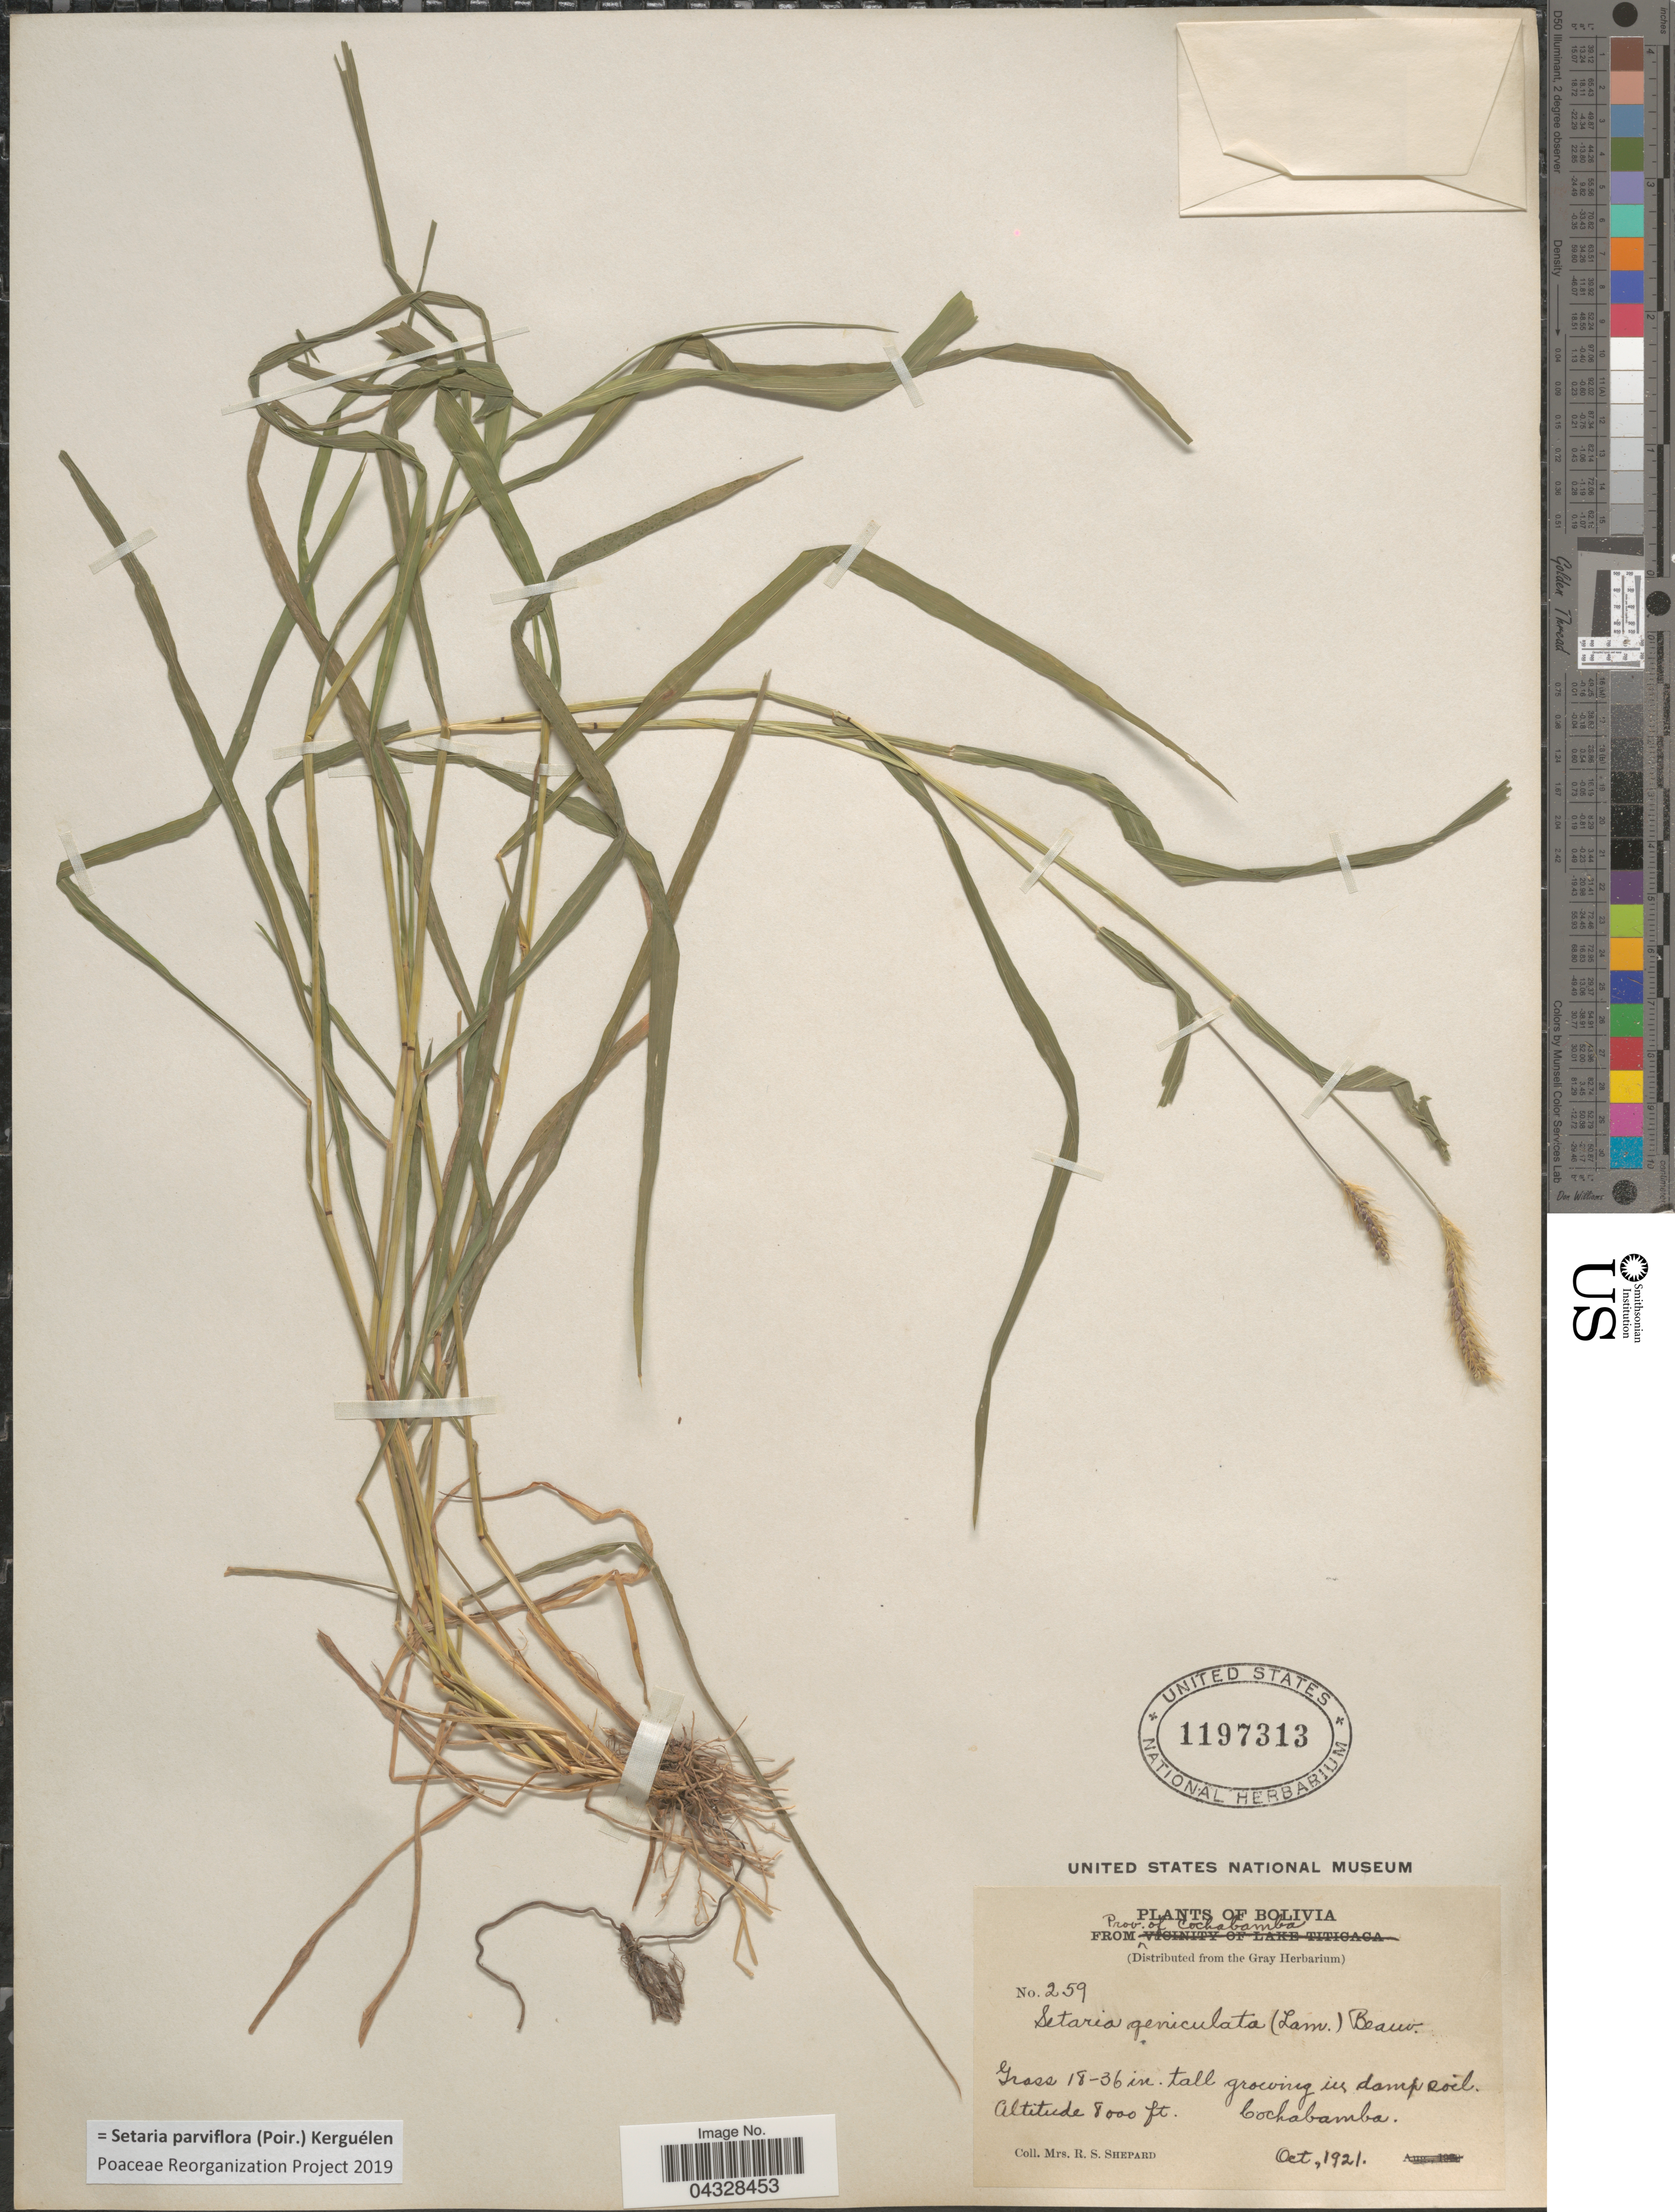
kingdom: Plantae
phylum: Tracheophyta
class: Liliopsida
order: Poales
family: Poaceae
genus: Setaria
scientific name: Setaria parviflora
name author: (Poir.) Kerguélen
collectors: R. Shepard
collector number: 259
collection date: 1921-10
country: Bolivia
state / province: Cochabamba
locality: Cochabamba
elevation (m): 2438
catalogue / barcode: US 1197313